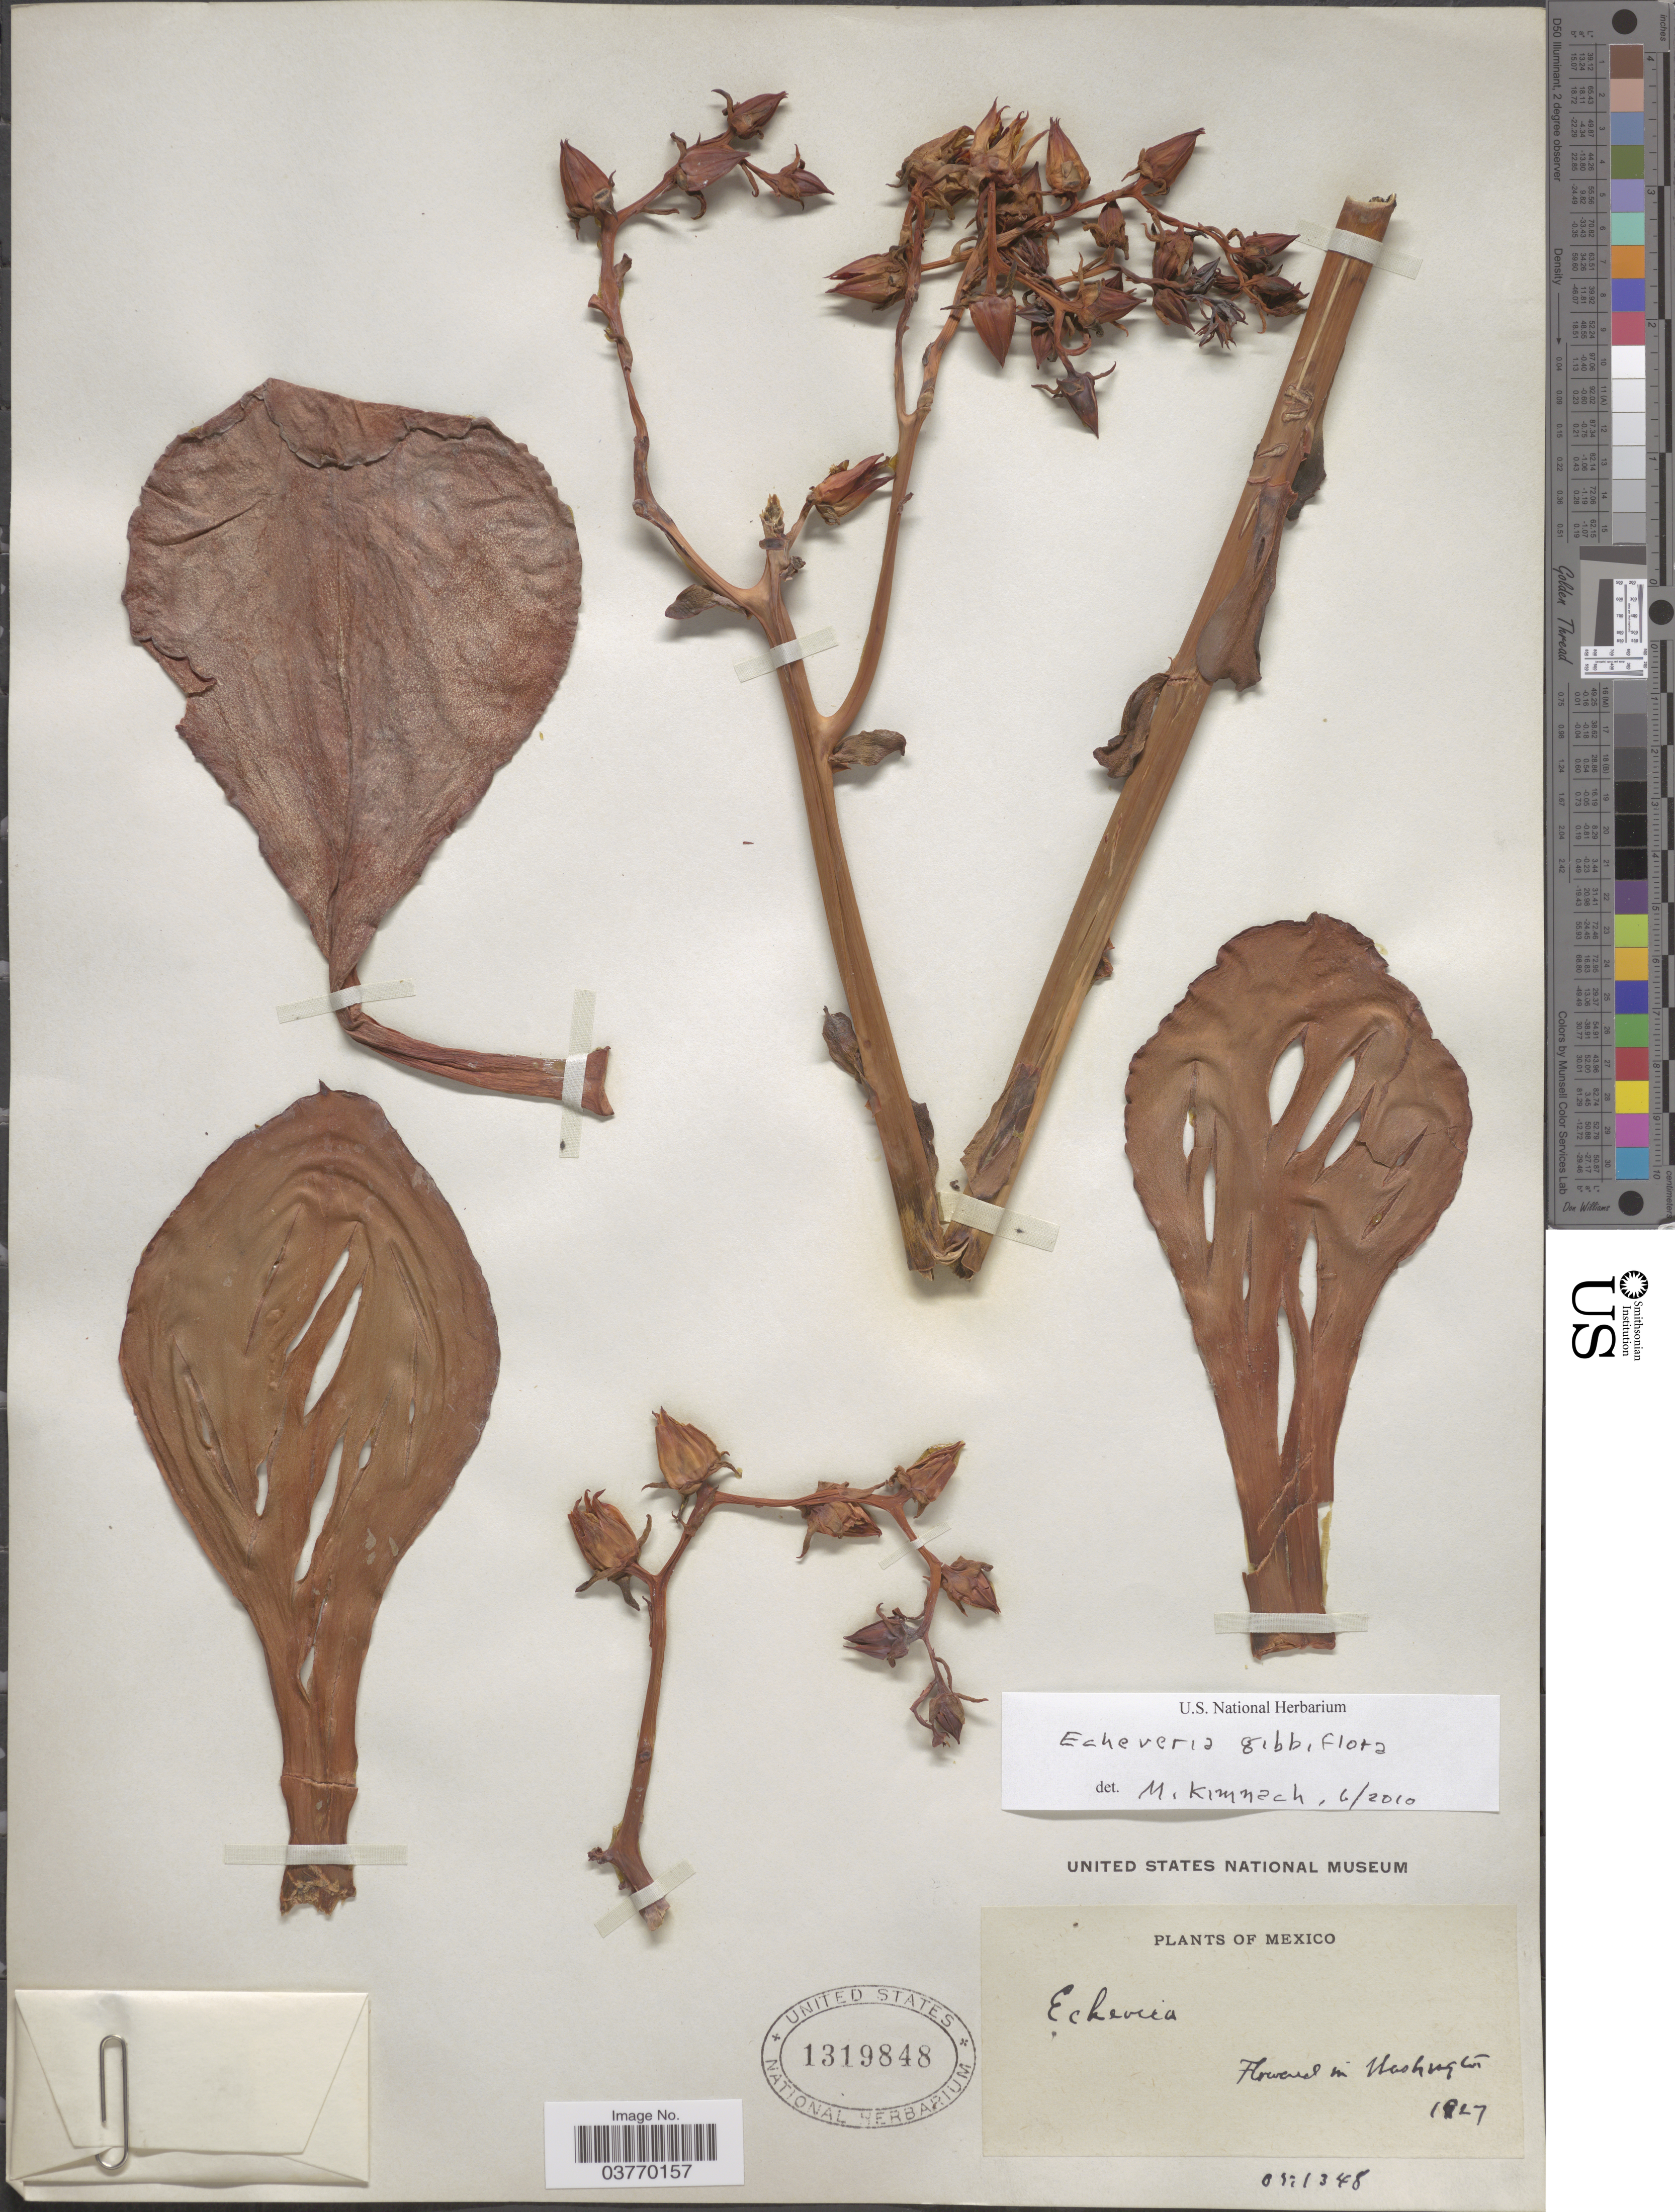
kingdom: Plantae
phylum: Tracheophyta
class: Magnoliopsida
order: Saxifragales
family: Crassulaceae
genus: Echeveria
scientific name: Echeveria gibbiflora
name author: DC.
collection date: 1827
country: United States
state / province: Washington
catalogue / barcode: US 1319848